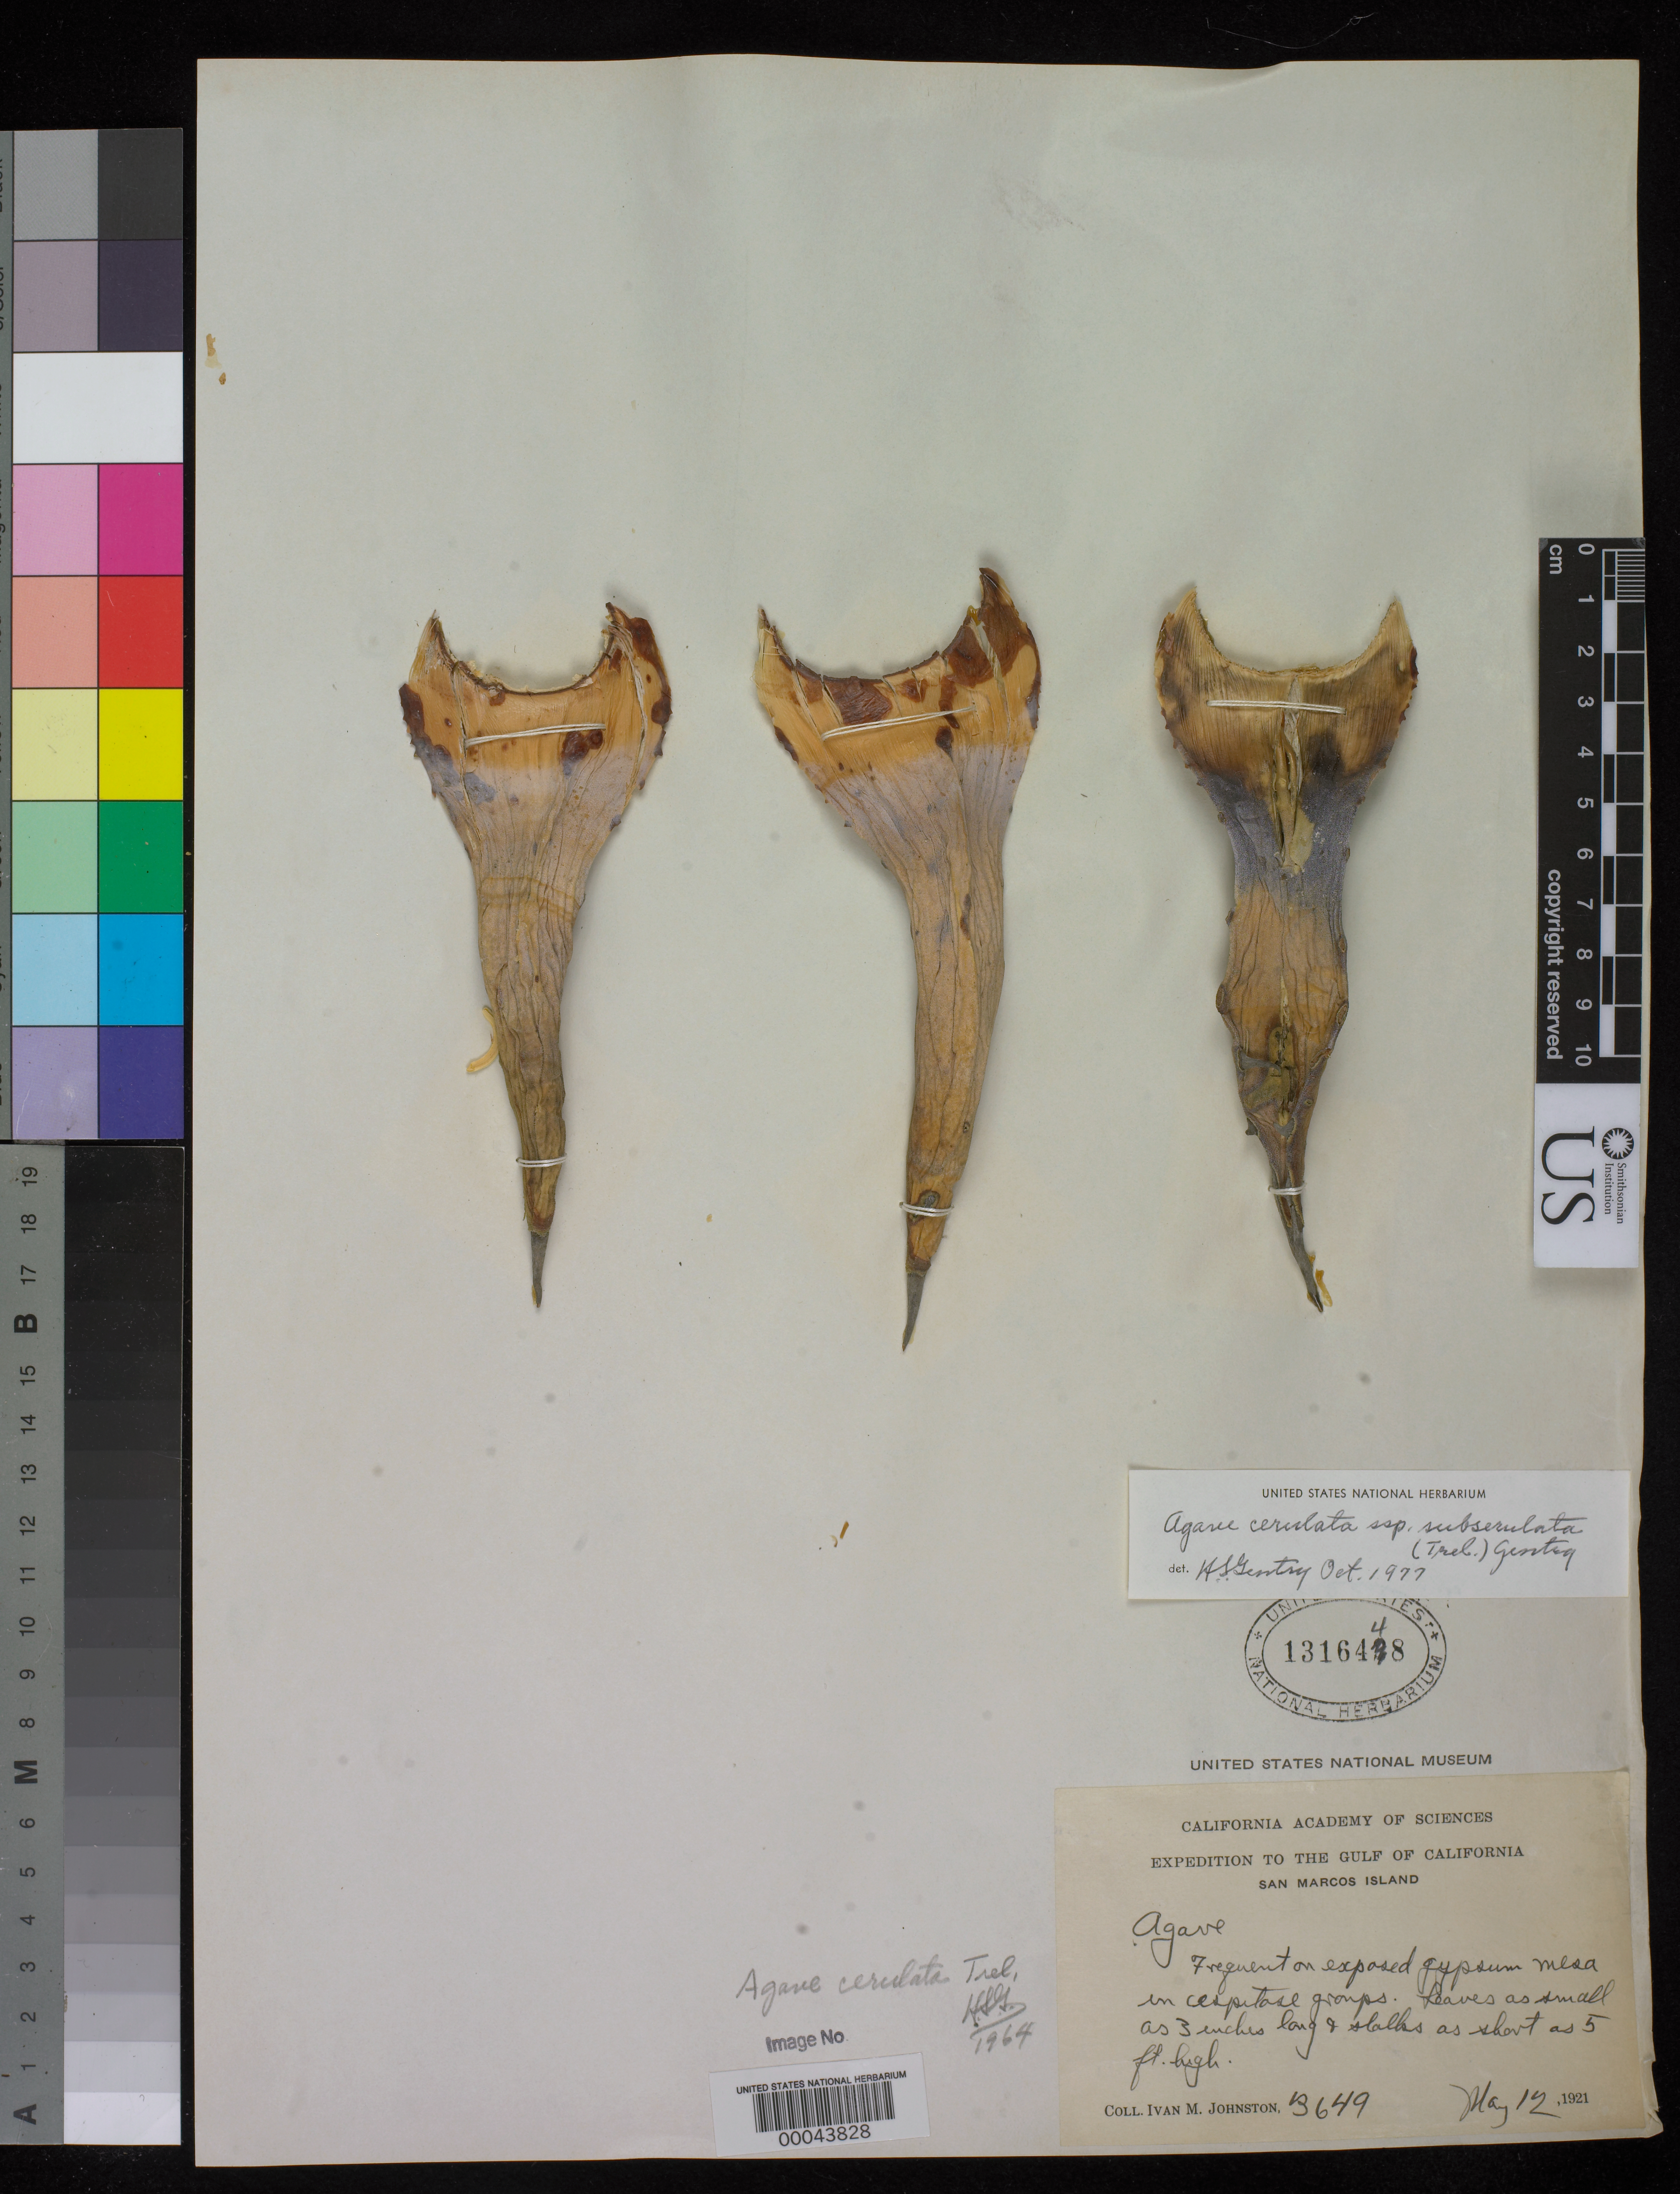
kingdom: Plantae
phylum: Tracheophyta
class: Liliopsida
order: Asparagales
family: Asparagaceae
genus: Agave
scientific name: Agave cerulata subsp. subcerulata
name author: Gentry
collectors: I.M. Johnston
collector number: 3649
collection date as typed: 12 May 1921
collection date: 1921-05-12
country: Mexico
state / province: Baja California Sur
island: San Marcos Island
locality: San Marcos Island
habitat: Frequent on exposed gypsum mesa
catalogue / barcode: US 1316448